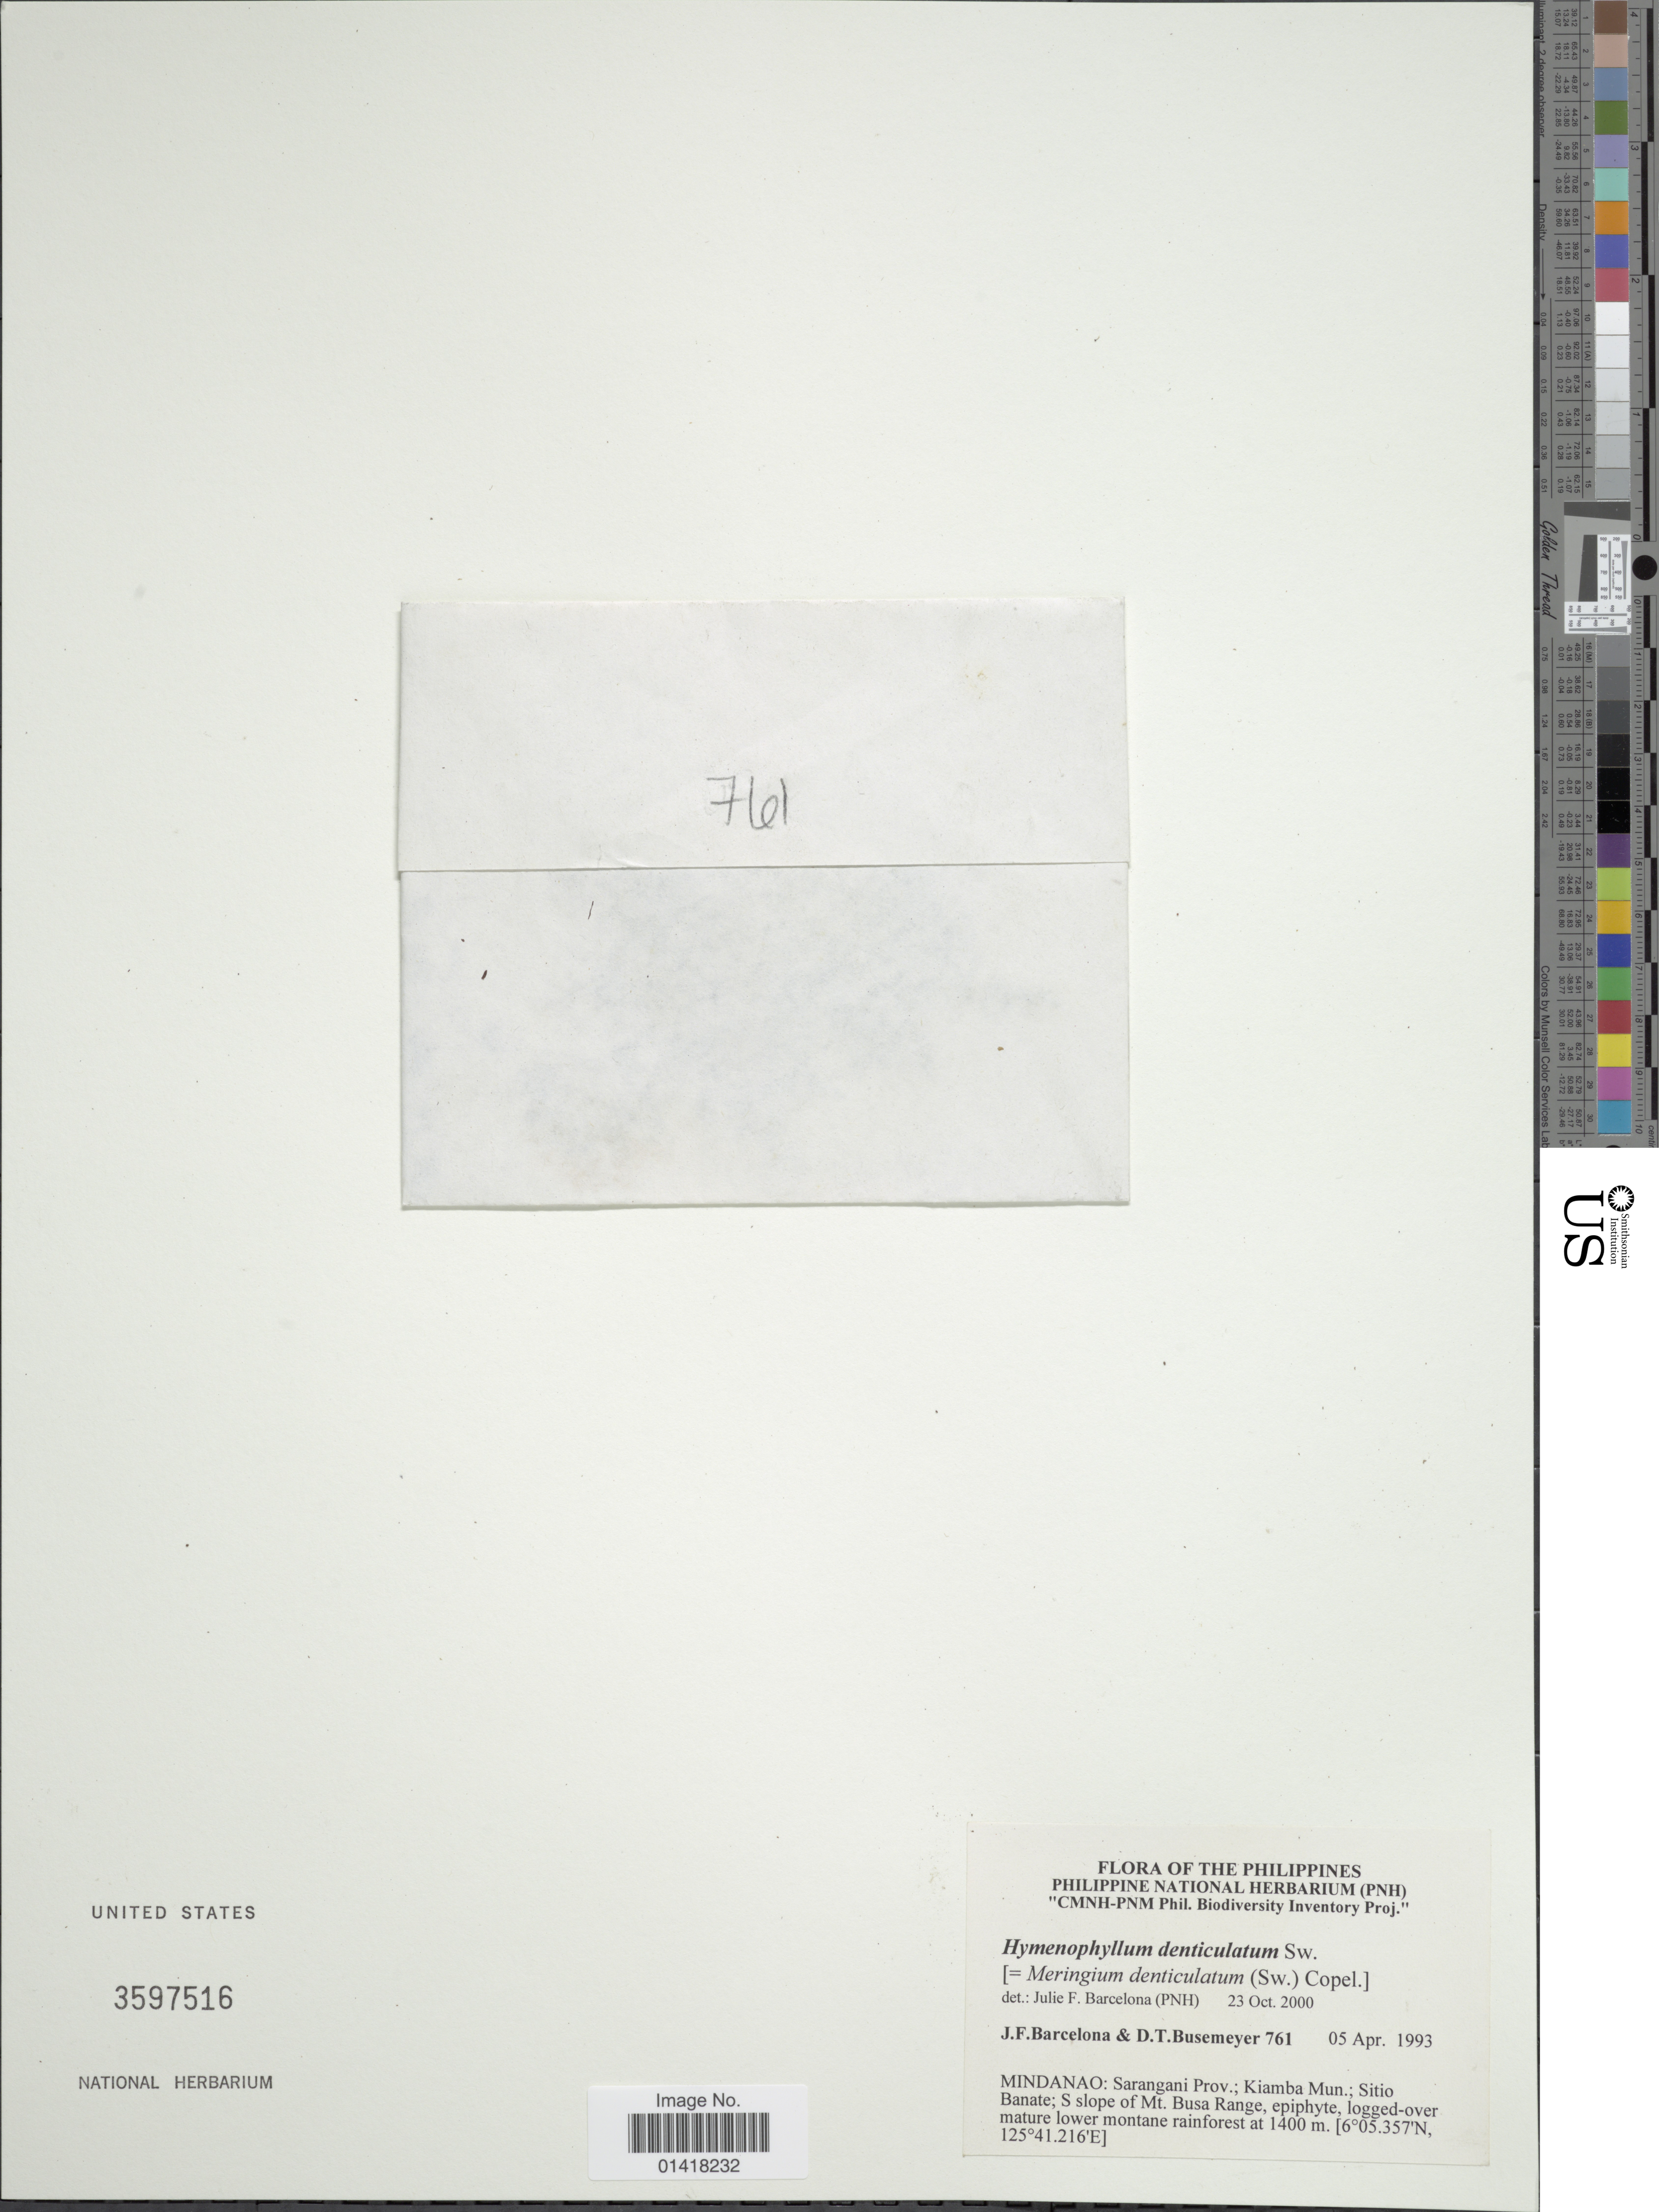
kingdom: Plantae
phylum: Tracheophyta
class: Polypodiopsida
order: Hymenophyllales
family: Hymenophyllaceae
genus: Hymenophyllum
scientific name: Hymenophyllum denticulatum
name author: Sw.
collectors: J. F. Barcelona & D. Busemeyer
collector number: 761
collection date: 1993-04-05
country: Philippines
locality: The Philippines. Mindanao: Sarangani Prov. Kiamba Mun.: Sitio Banate; S slope of Mt. Busa Range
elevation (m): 1400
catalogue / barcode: US 3597516